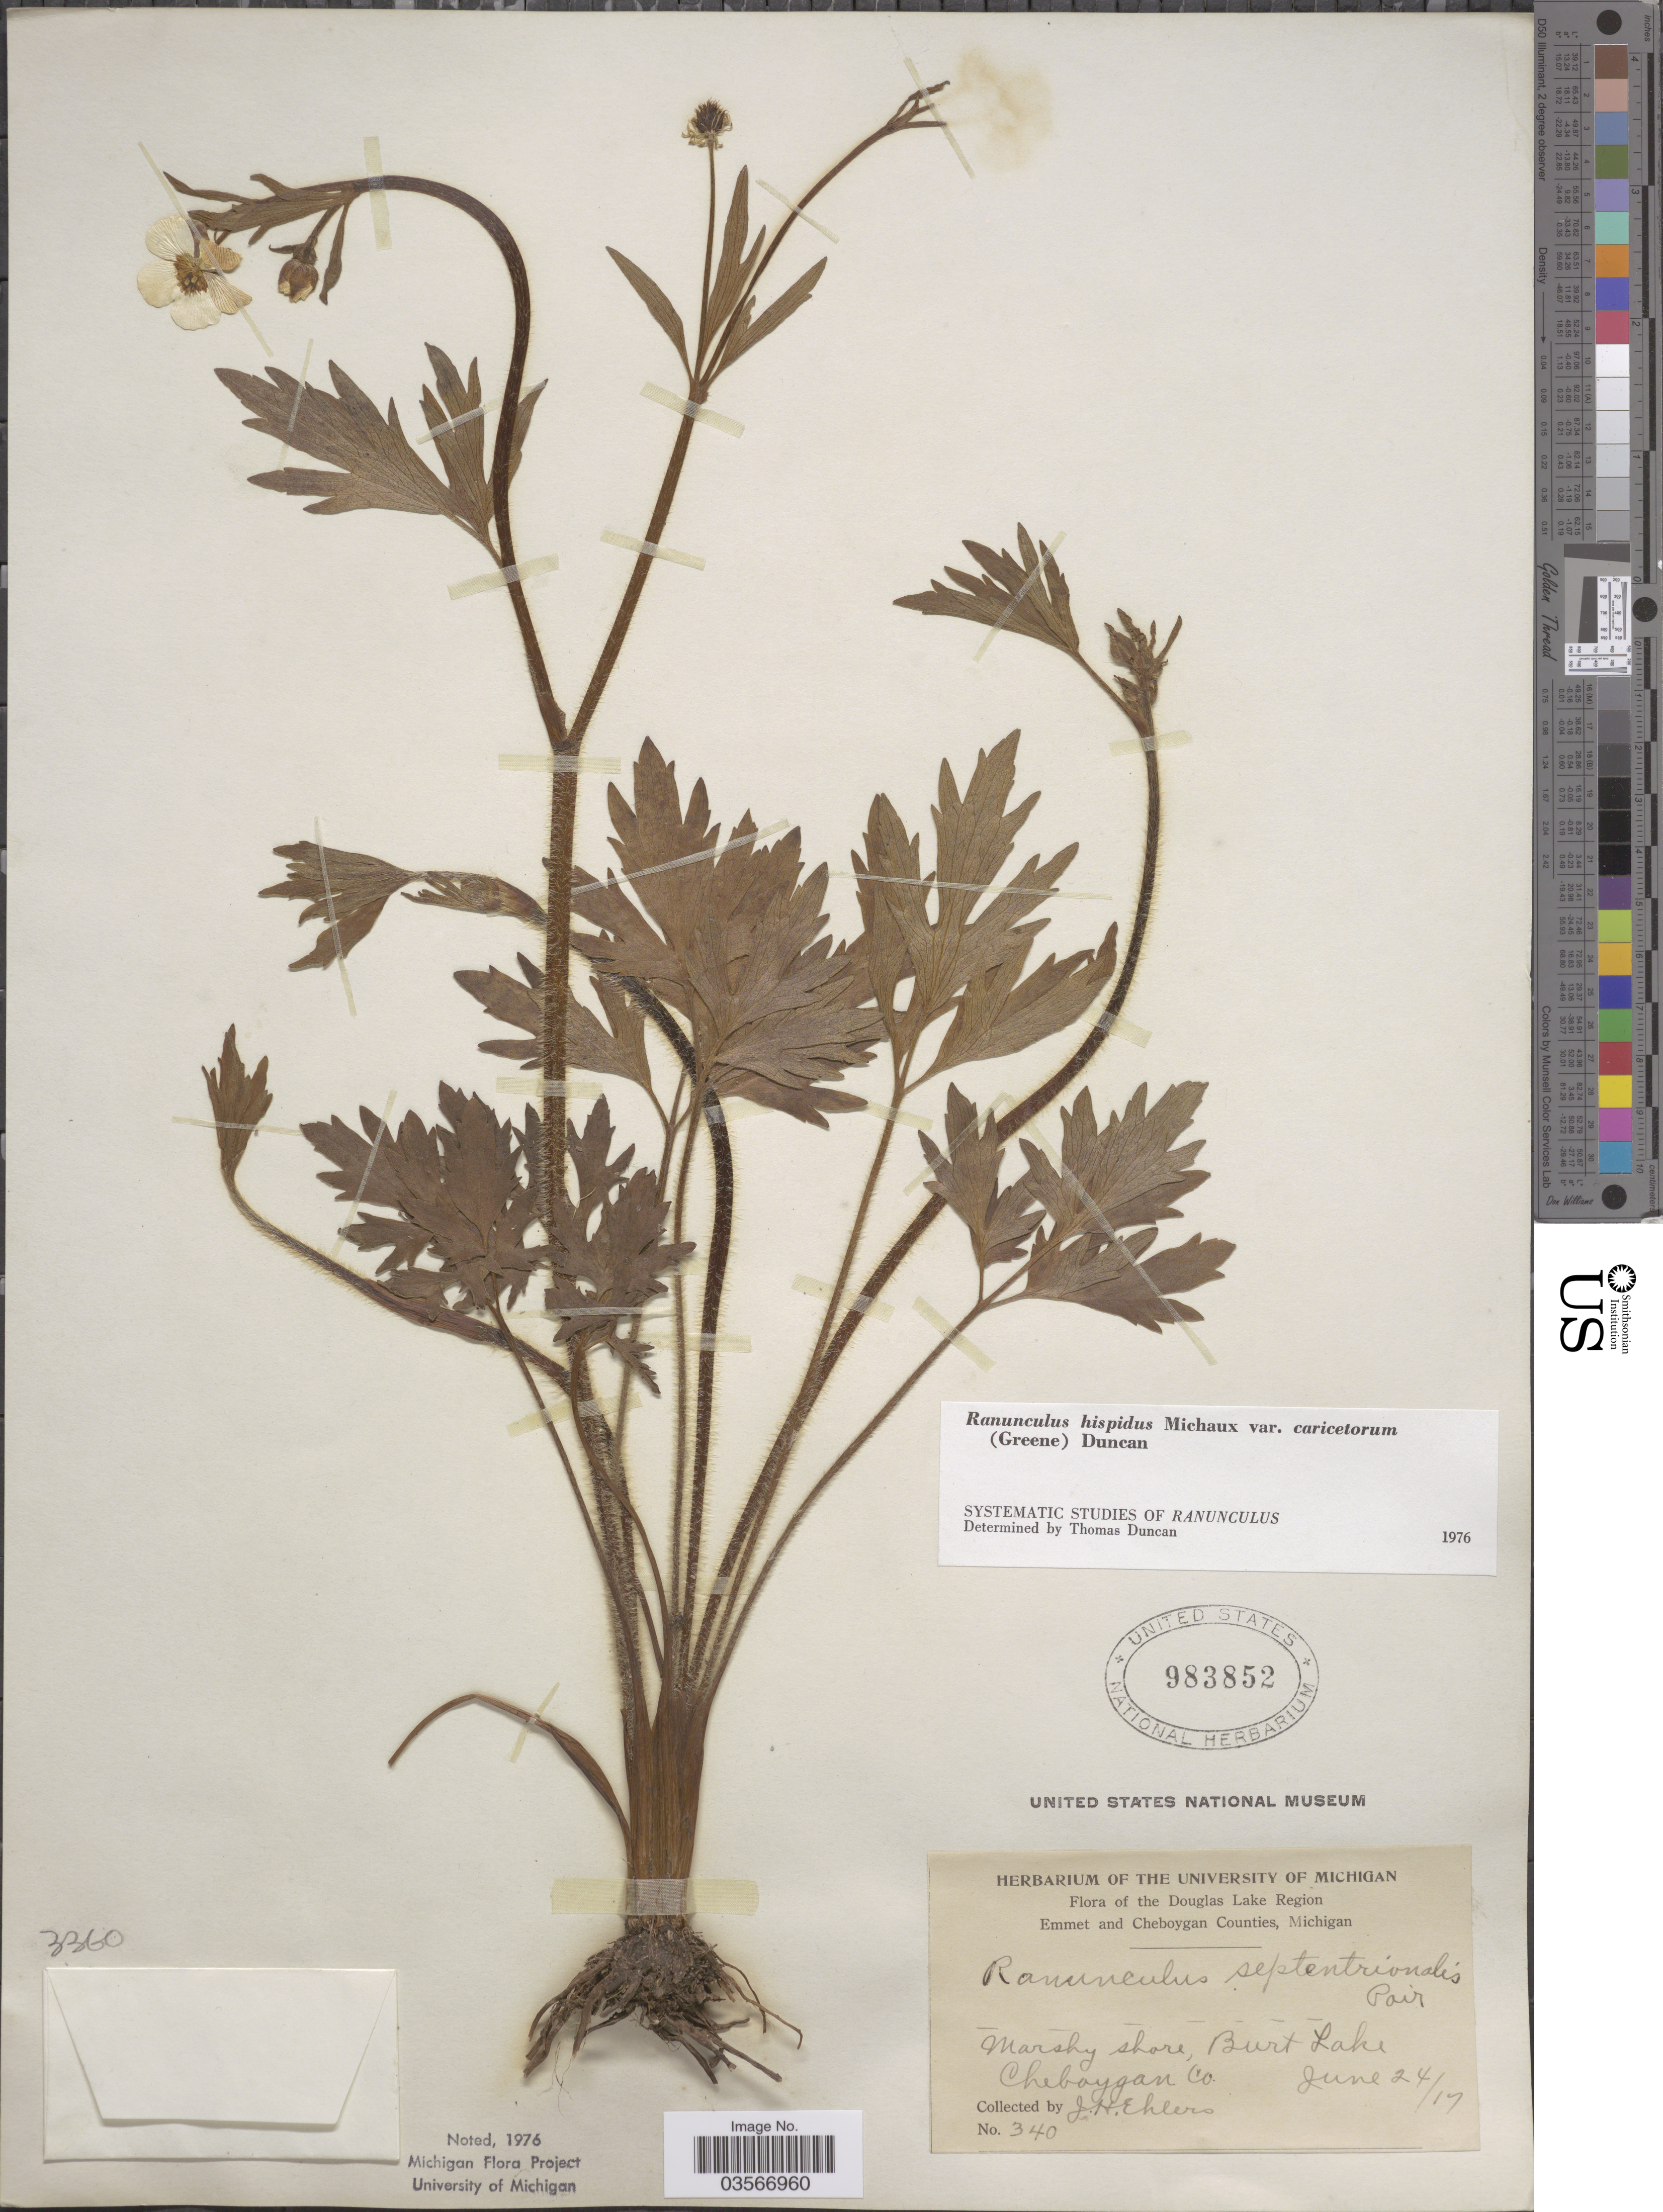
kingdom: Plantae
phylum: Tracheophyta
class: Magnoliopsida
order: Ranunculales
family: Ranunculaceae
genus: Ranunculus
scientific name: Ranunculus hispidus var. caricetorum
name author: Michx.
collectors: J. H. Ehlers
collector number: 340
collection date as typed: Transcribed d/m/y: 24/6/17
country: United States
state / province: Michigan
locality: The Douglas Lake Region. Marshy shore, Burt Lake Cheboygan Co.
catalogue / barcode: US 983852